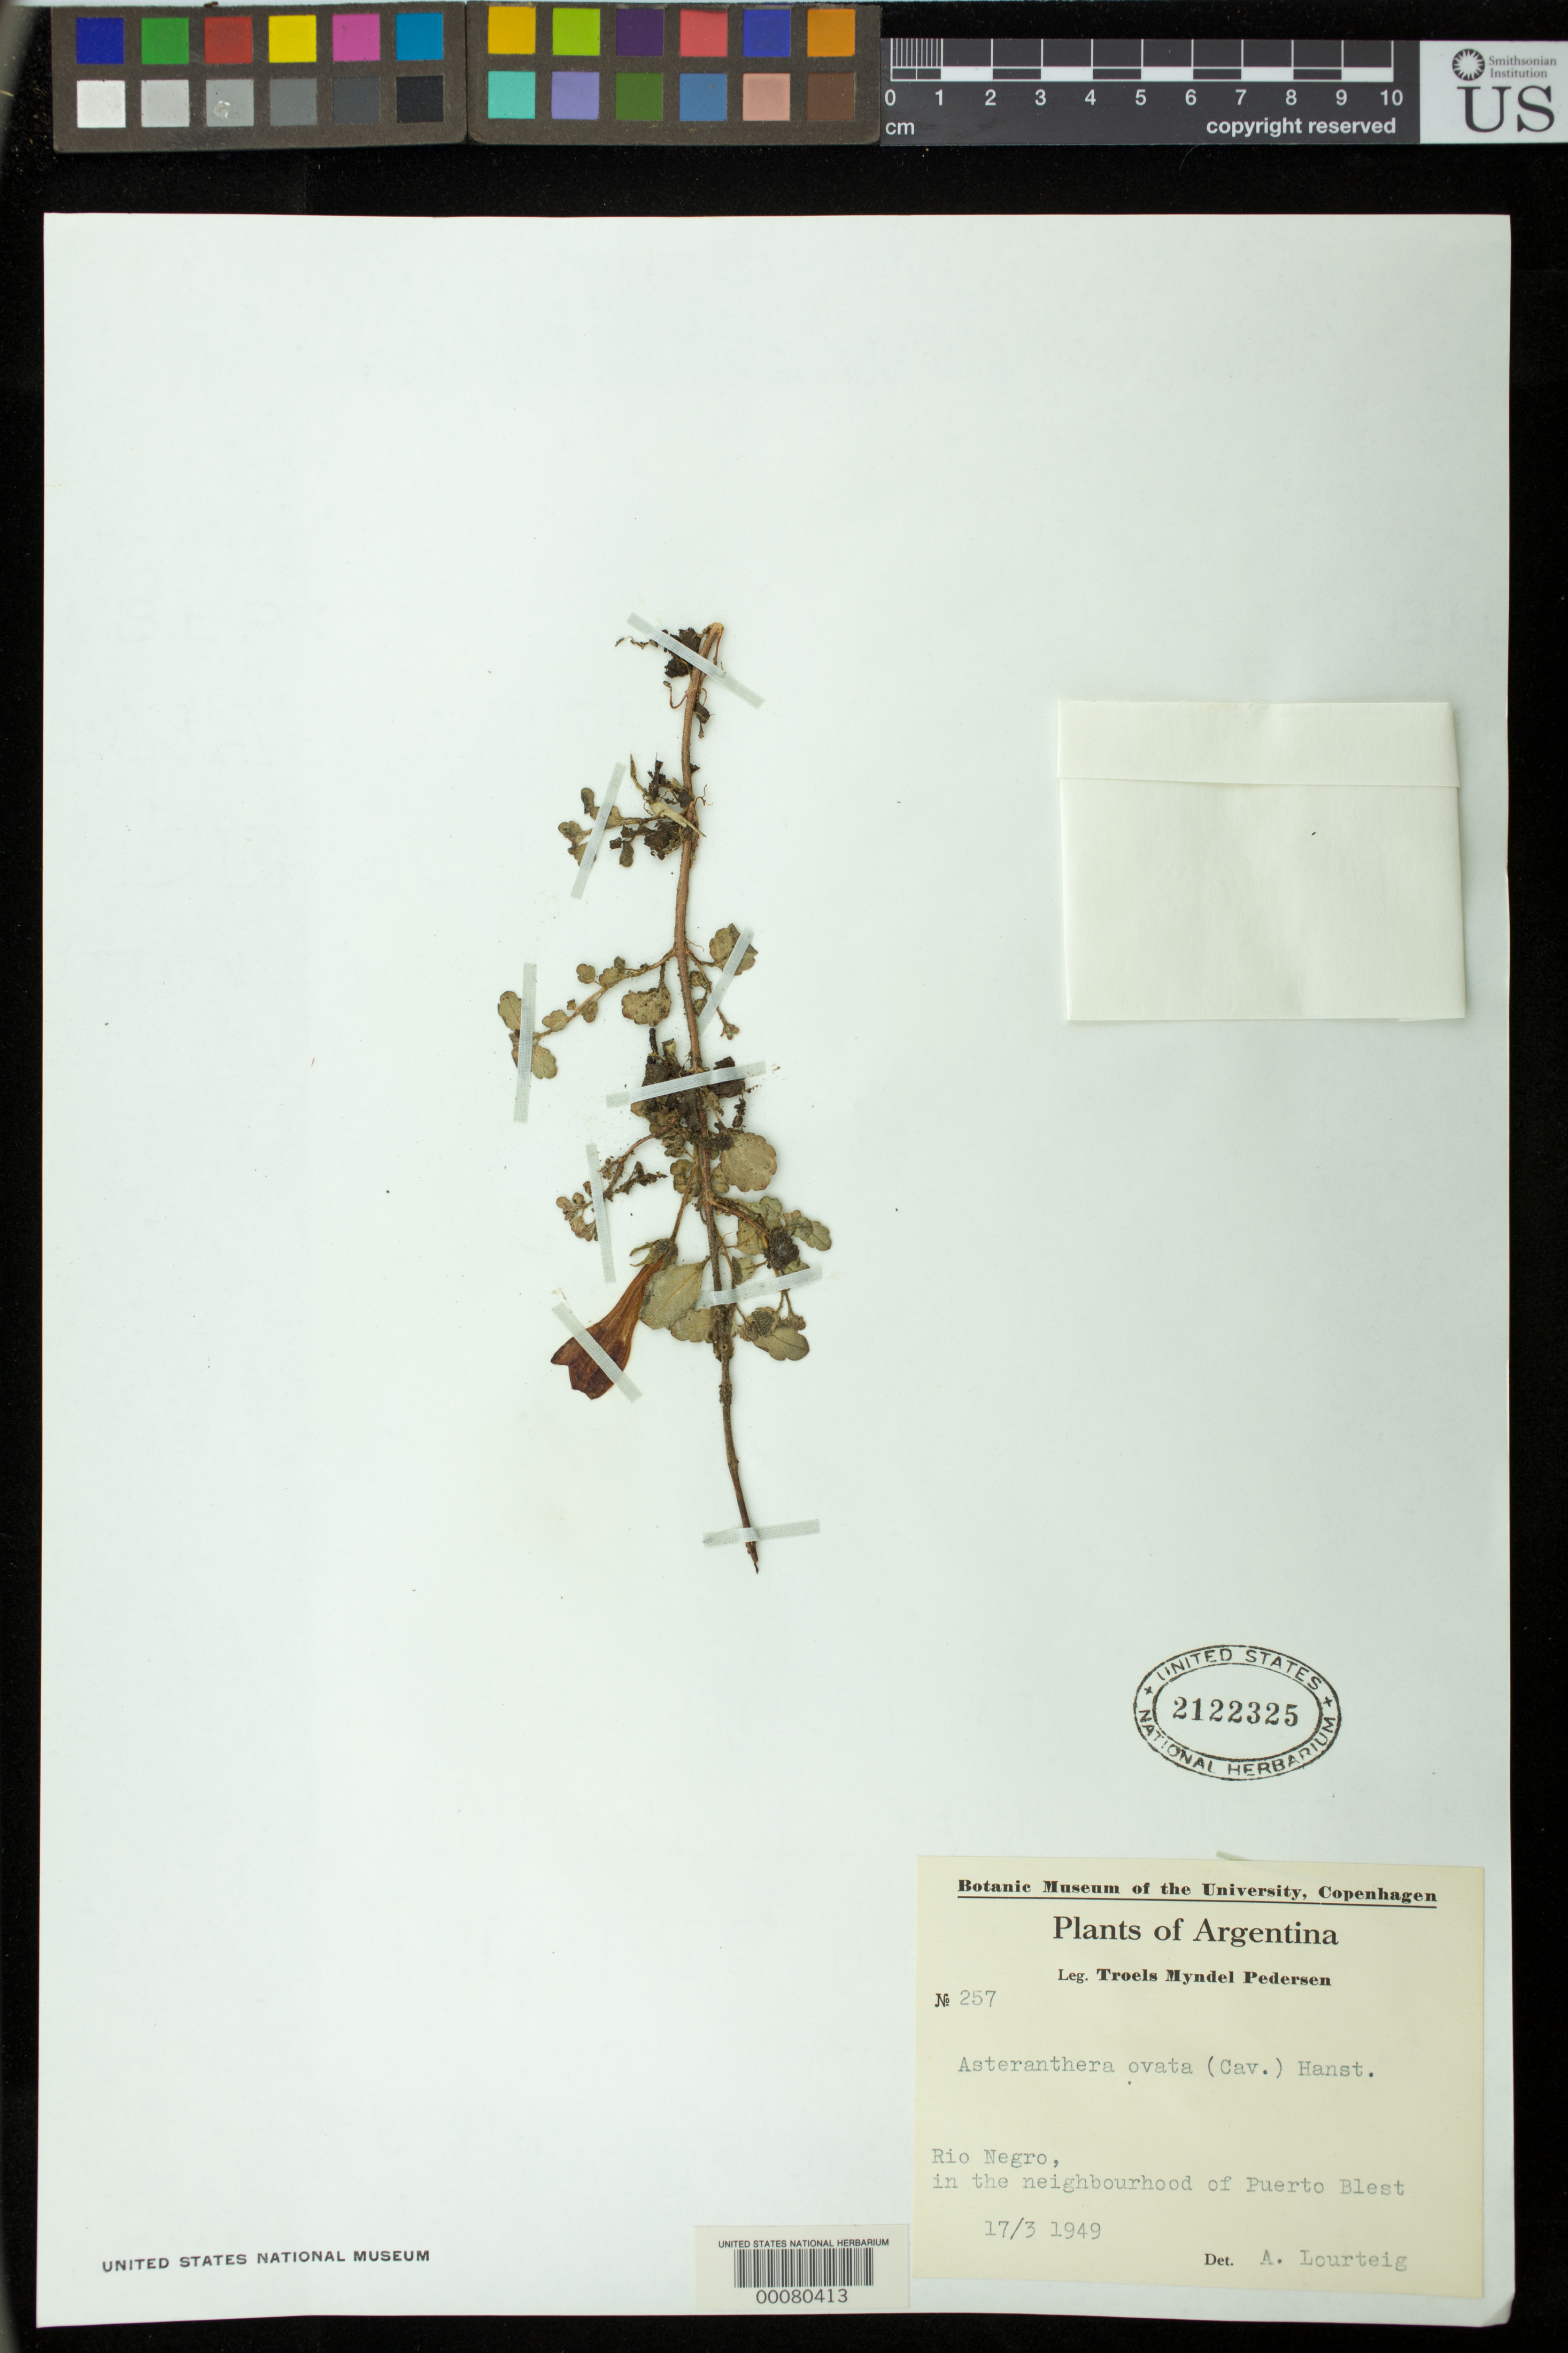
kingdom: Plantae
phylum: Tracheophyta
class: Magnoliopsida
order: Lamiales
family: Gesneriaceae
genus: Asteranthera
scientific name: Asteranthera ovata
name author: (Cav.) Hanst.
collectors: A. Lourteig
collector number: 257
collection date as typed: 17 Mar 1949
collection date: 1949-03-17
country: Argentina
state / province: Río Negro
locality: In the neighbourhood of Puerto Blest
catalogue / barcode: US 2122325